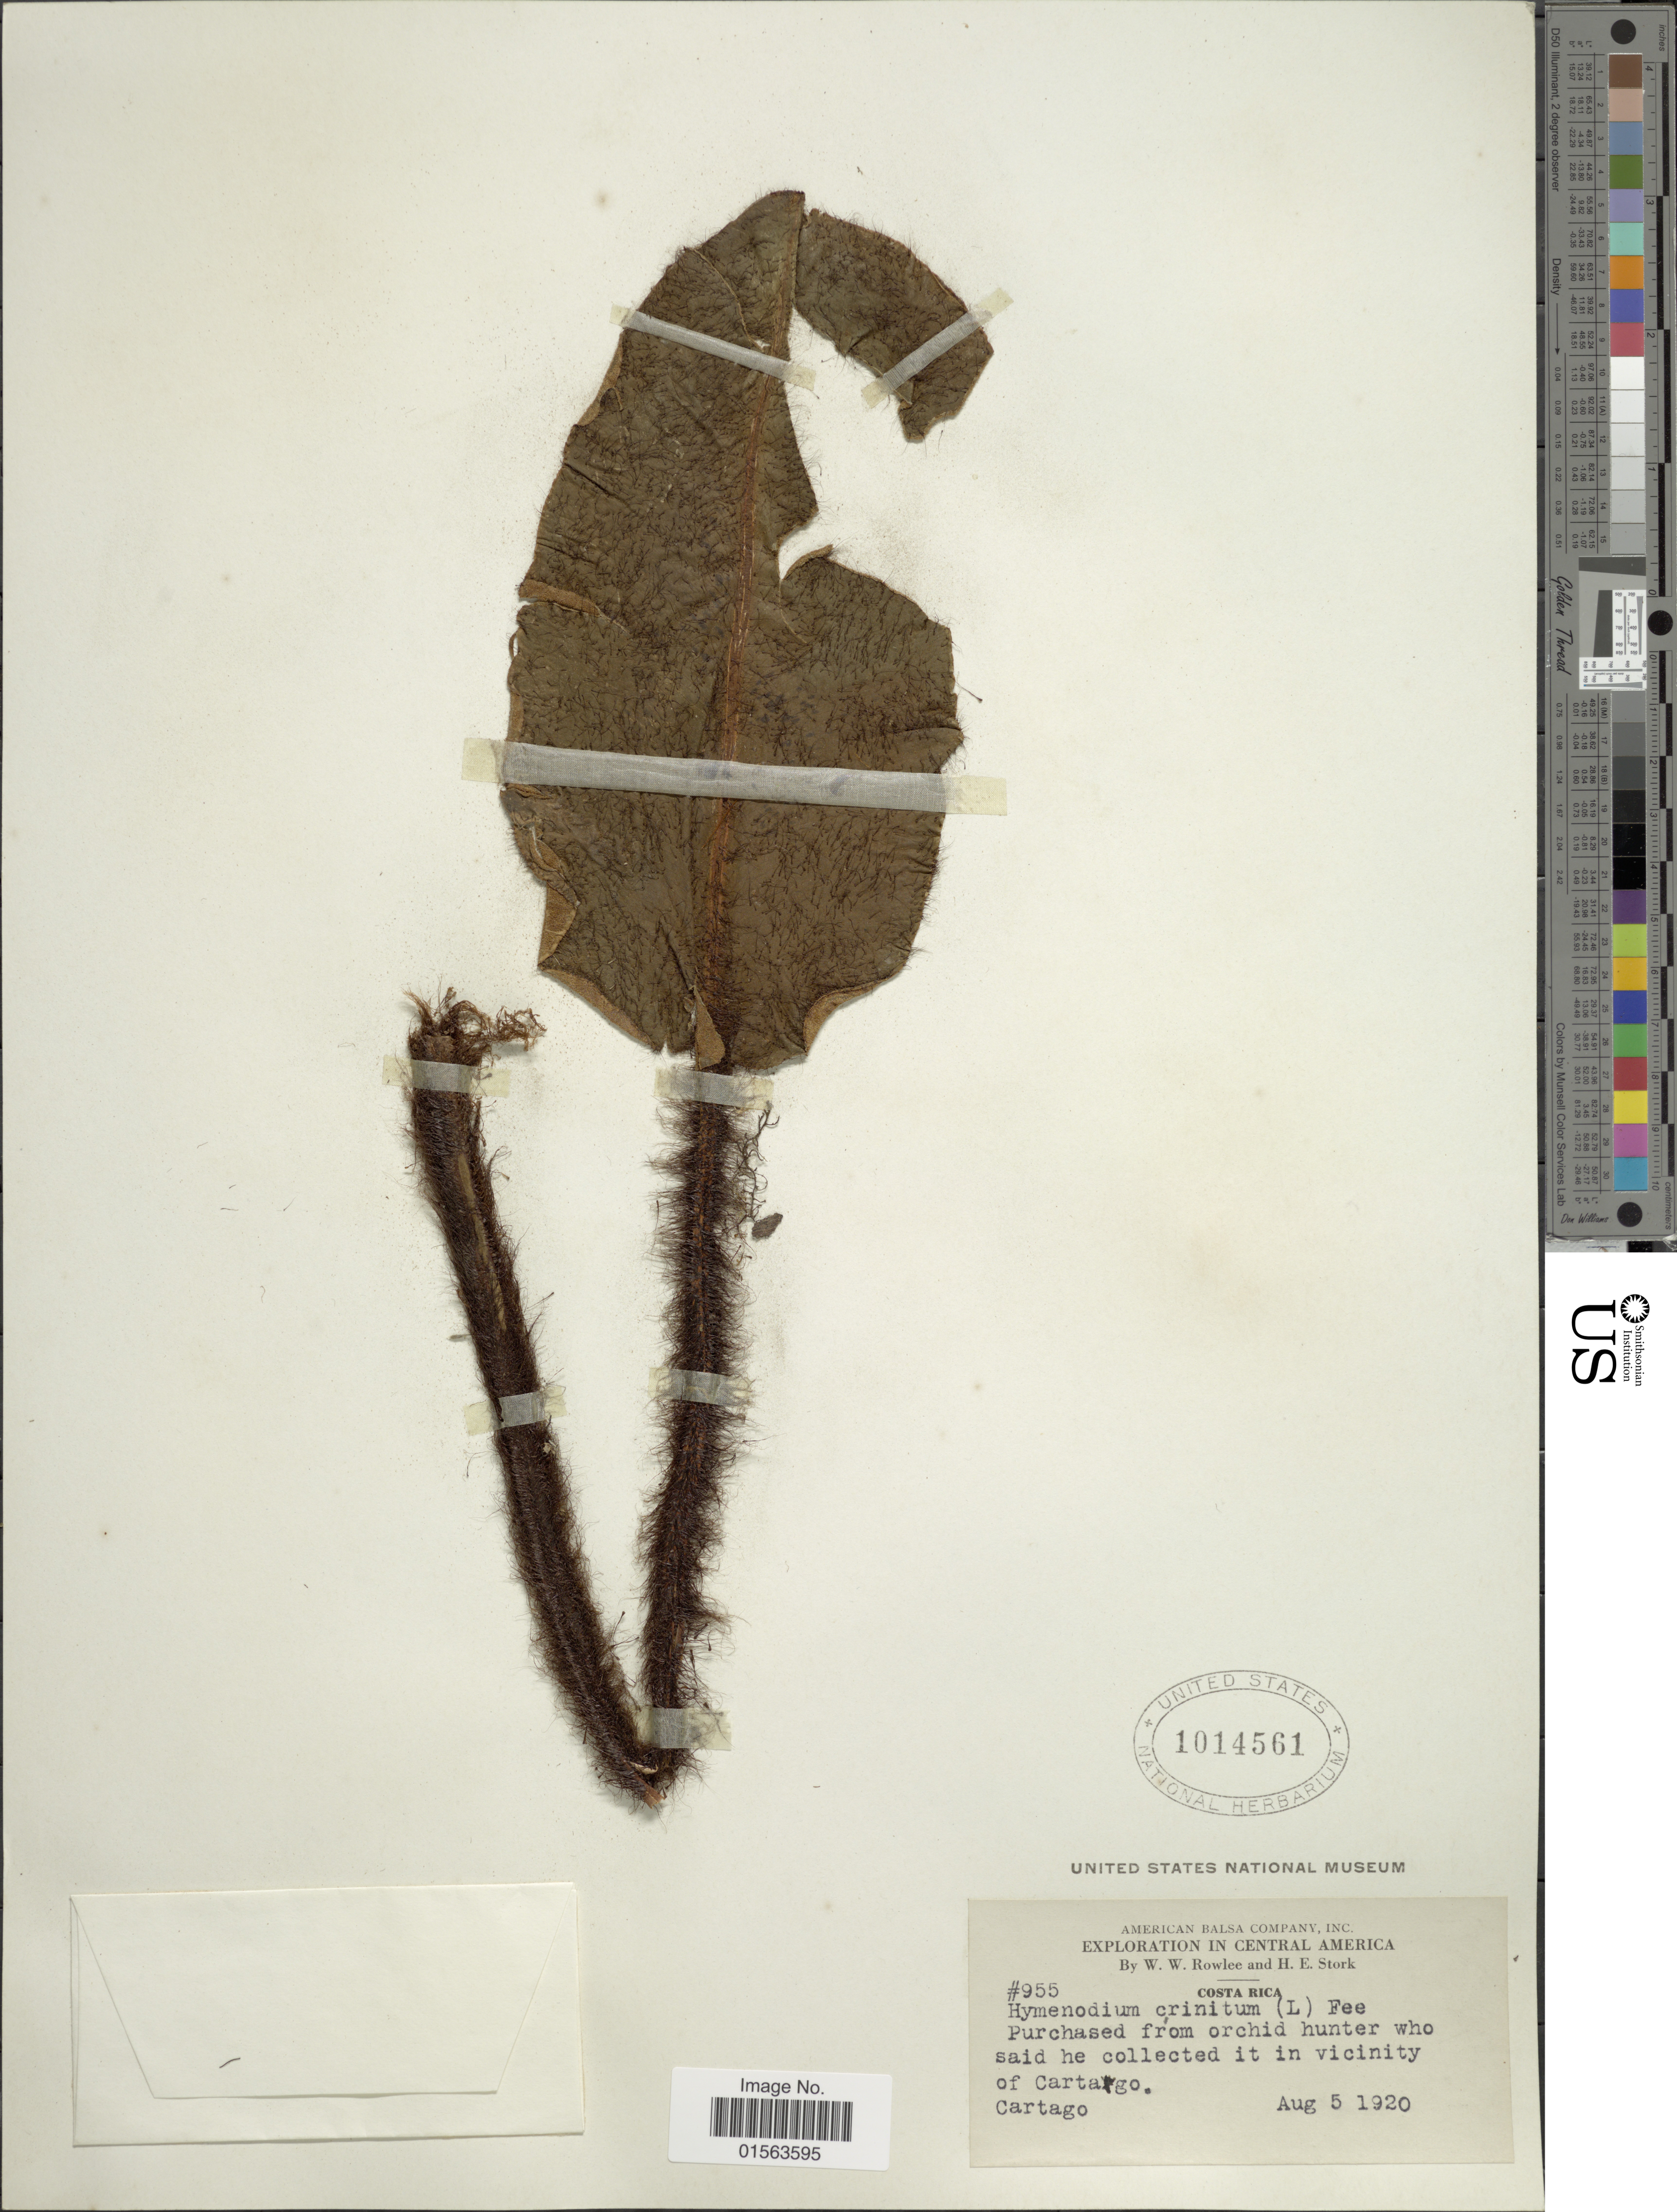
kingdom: Plantae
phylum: Tracheophyta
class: Polypodiopsida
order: Polypodiales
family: Dryopteridaceae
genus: Elaphoglossum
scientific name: Elaphoglossum crinitum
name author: (L.) Christ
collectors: W. W. Rowlee & H. E. Stork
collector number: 955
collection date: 1920-08-05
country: Costa Rica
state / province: Cartago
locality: Vicinity of Cartago, Cartago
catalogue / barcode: US 1014561